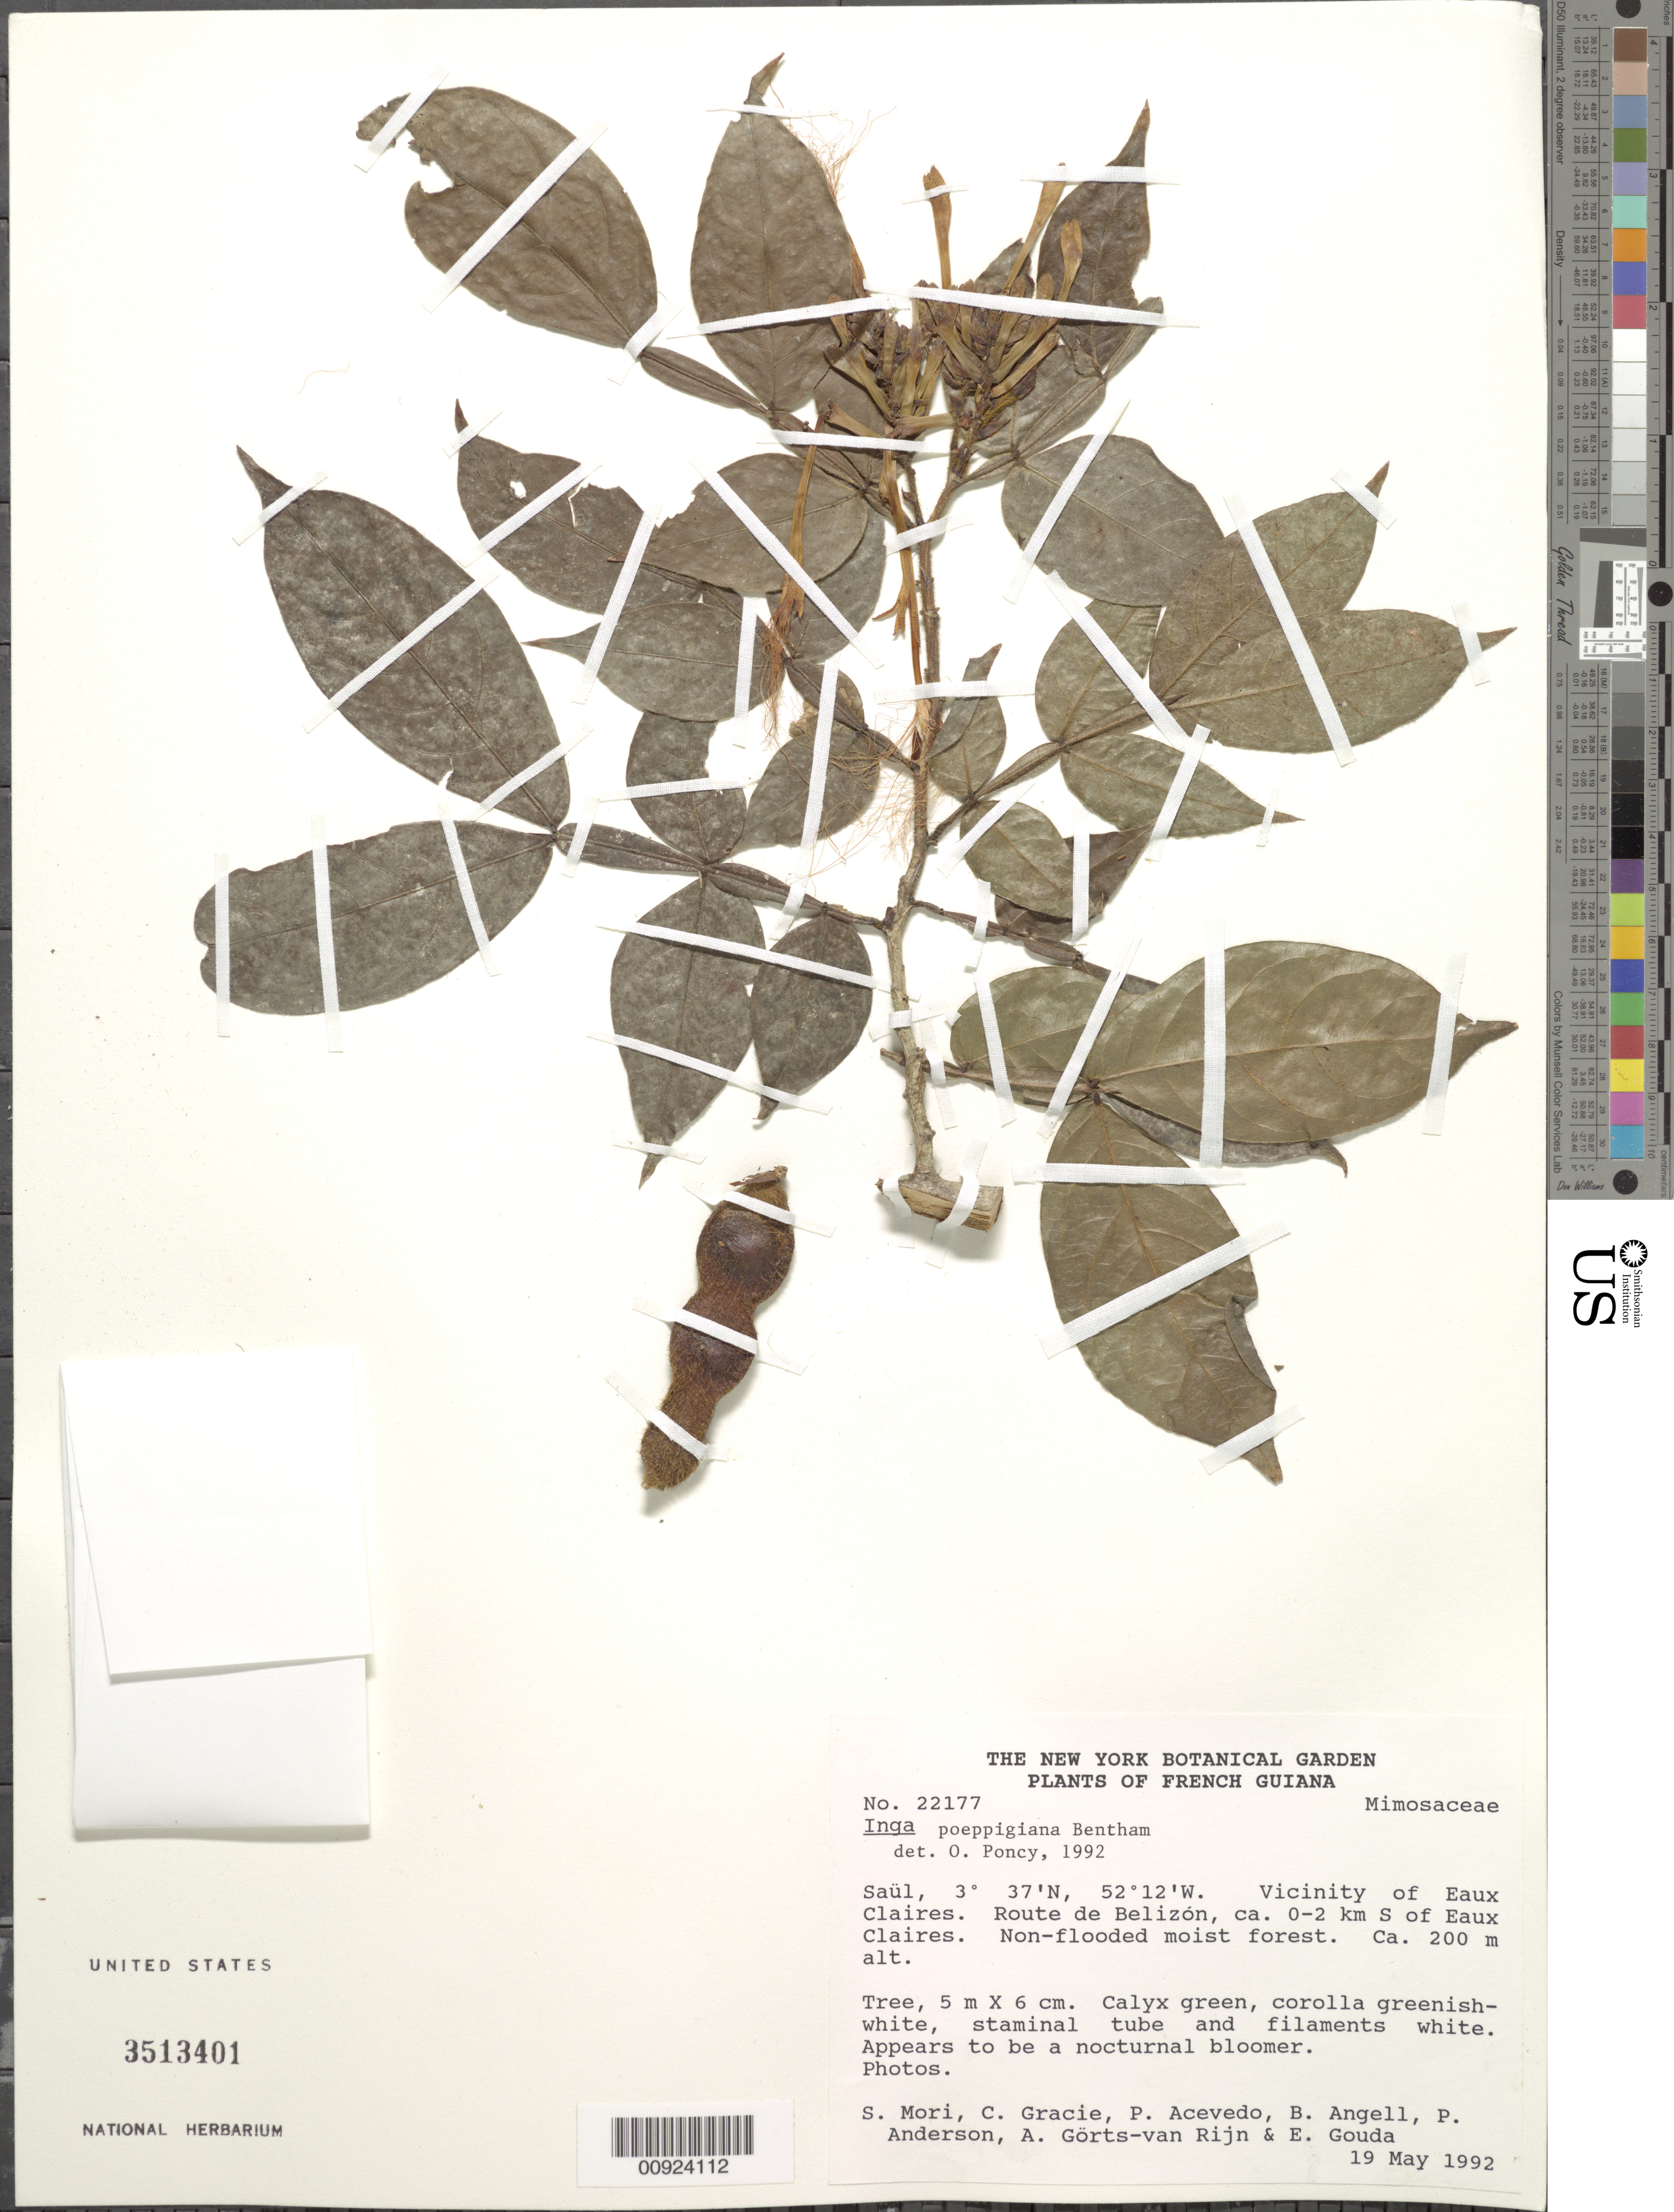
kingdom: Plantae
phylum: Tracheophyta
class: Magnoliopsida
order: Fabales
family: Fabaceae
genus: Inga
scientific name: Inga poeppigiana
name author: Benth.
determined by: Poncy, O.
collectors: S. Mori, C. A. Gracie, P. Acevedo-Rodr., Bobbi Angell, P. Anderson, A. .R. A. Görts-van Rijn & E. J. Gouda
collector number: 22177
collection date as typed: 19-May-92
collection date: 1992-05-19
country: French Guiana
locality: Saül, vic of Eaux Claires. Route de Belizon, ca 0-2km S of Eaux Claires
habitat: Non-flooded moist forest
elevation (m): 200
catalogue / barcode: US 3513401